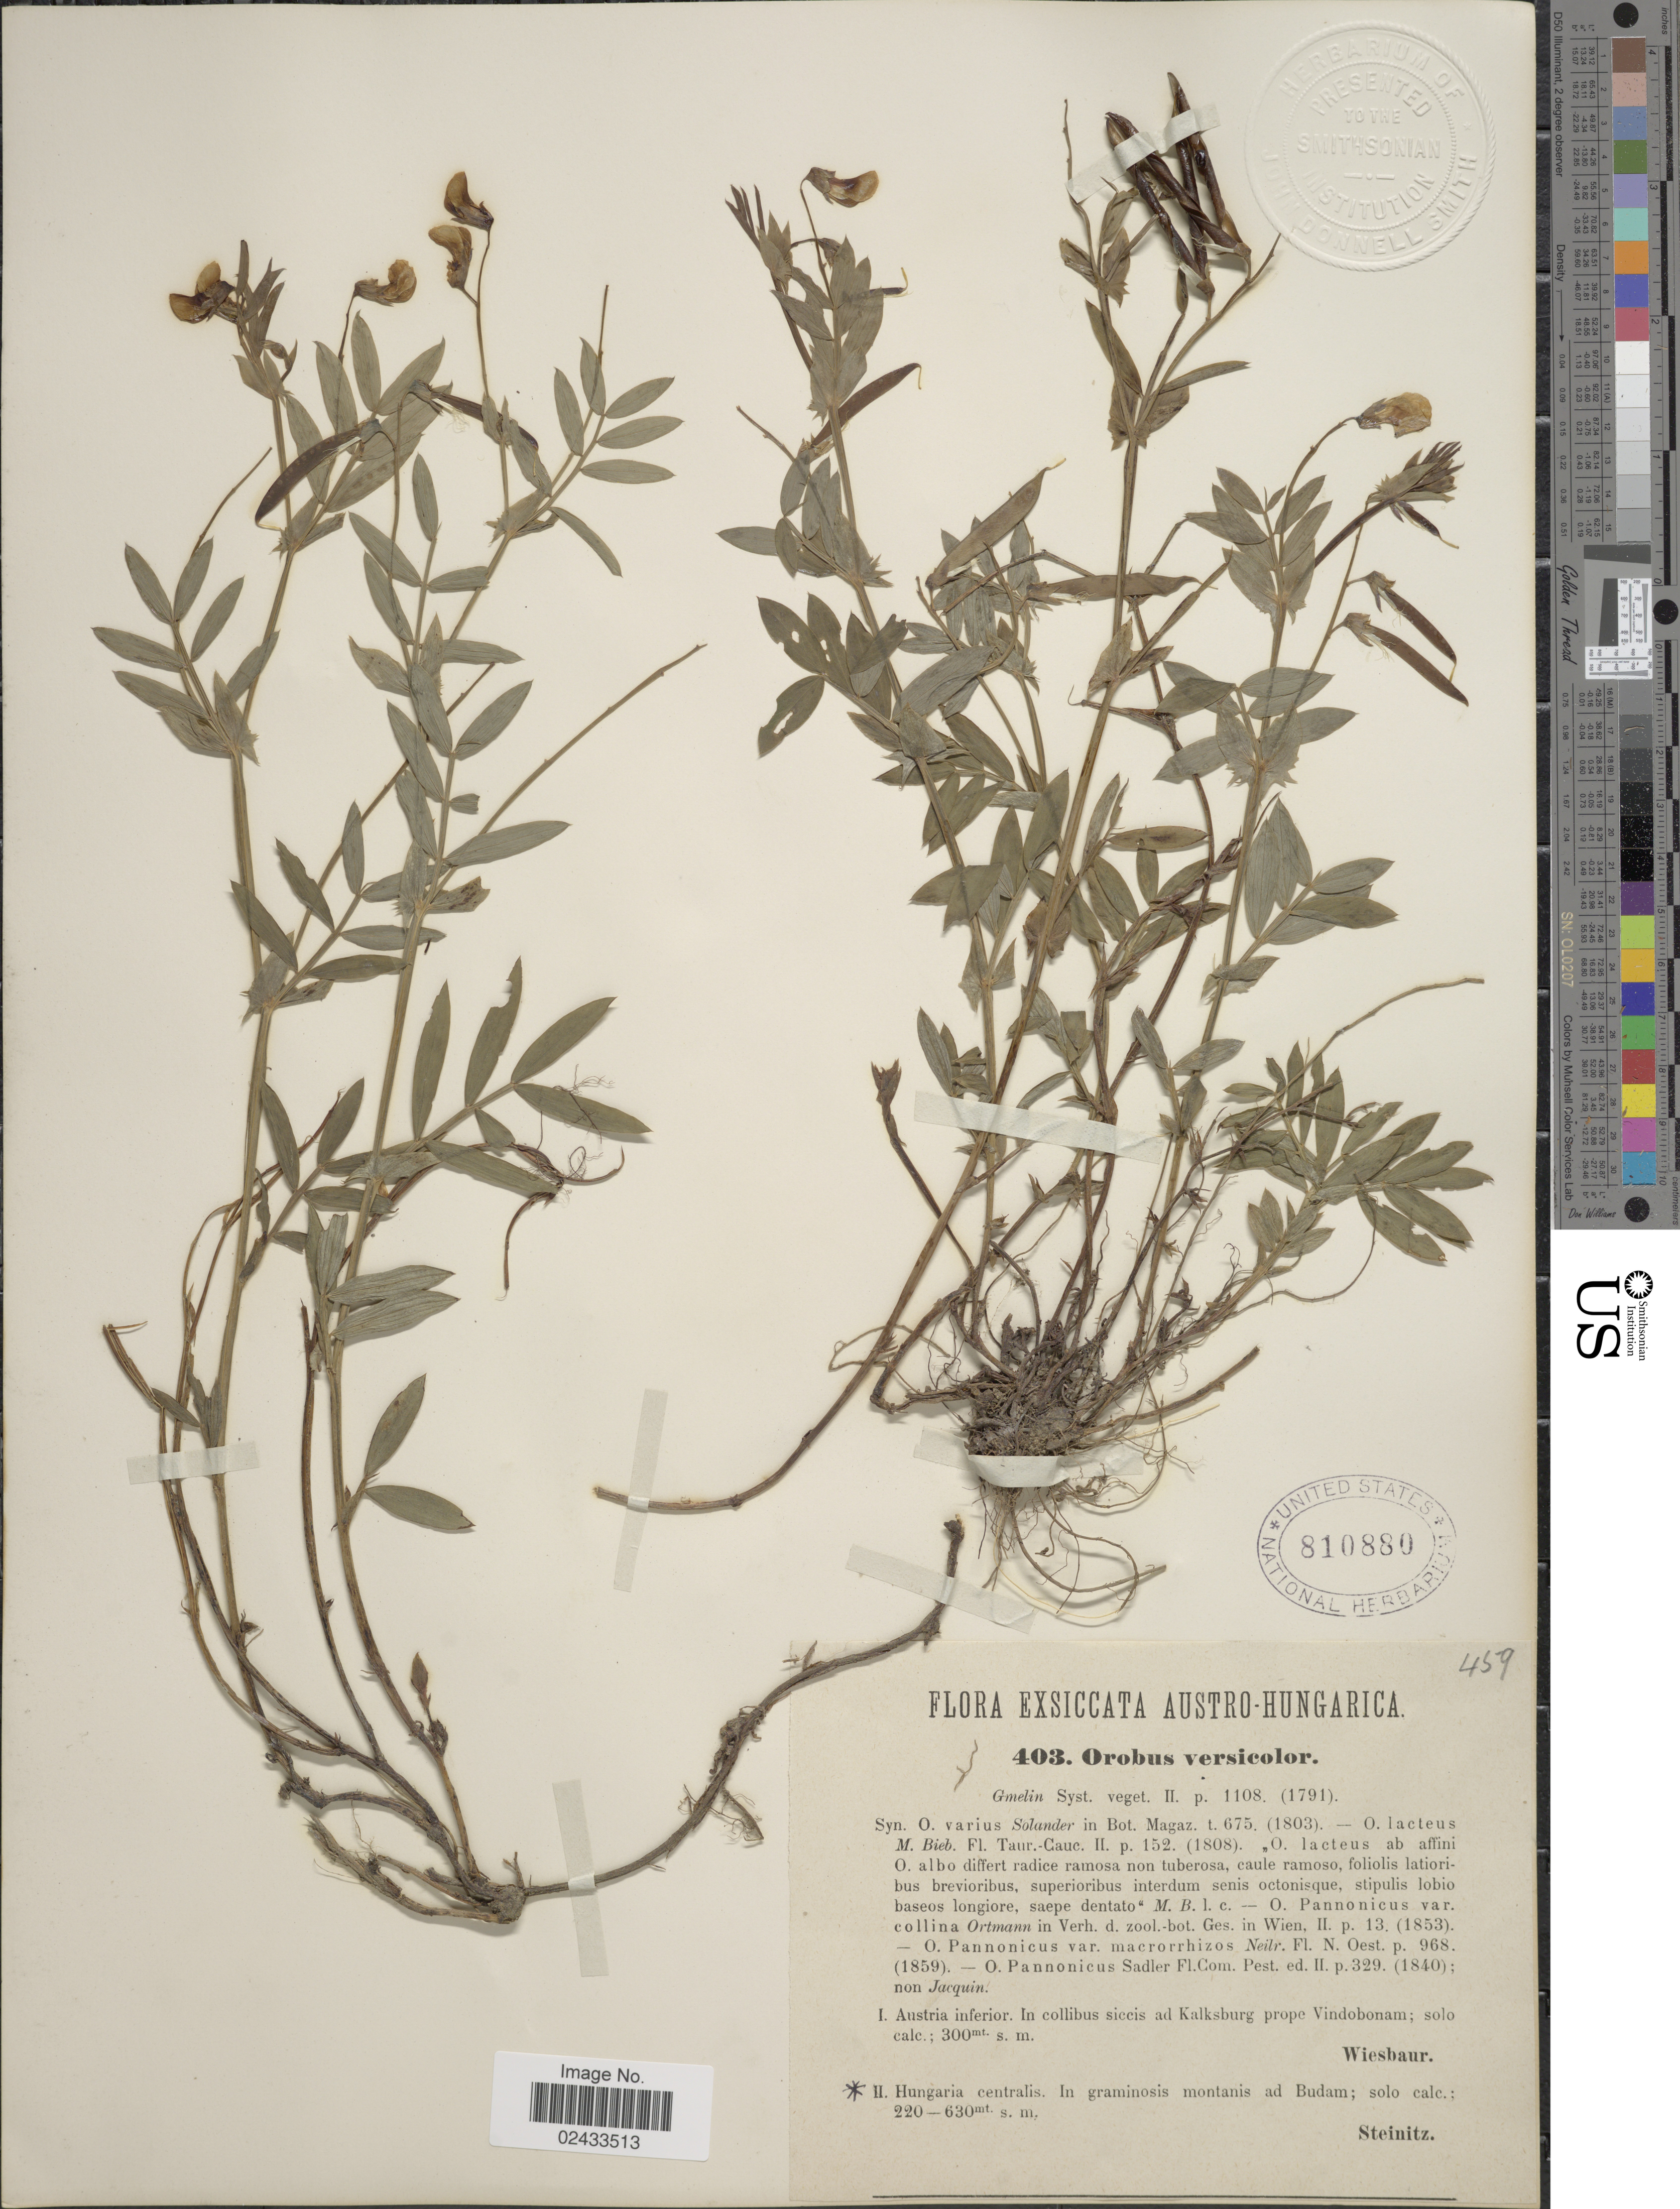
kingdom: Plantae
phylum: Tracheophyta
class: Magnoliopsida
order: Fabales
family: Fabaceae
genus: Lathyrus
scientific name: Lathyrus pannonicus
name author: (Jacq.) Garcke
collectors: -. Steinitz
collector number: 403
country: Hungary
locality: Austro-Hungarica. Hungaria centralis. In graminosis montanos ad Budam; solo calc.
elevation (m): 220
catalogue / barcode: US 810880